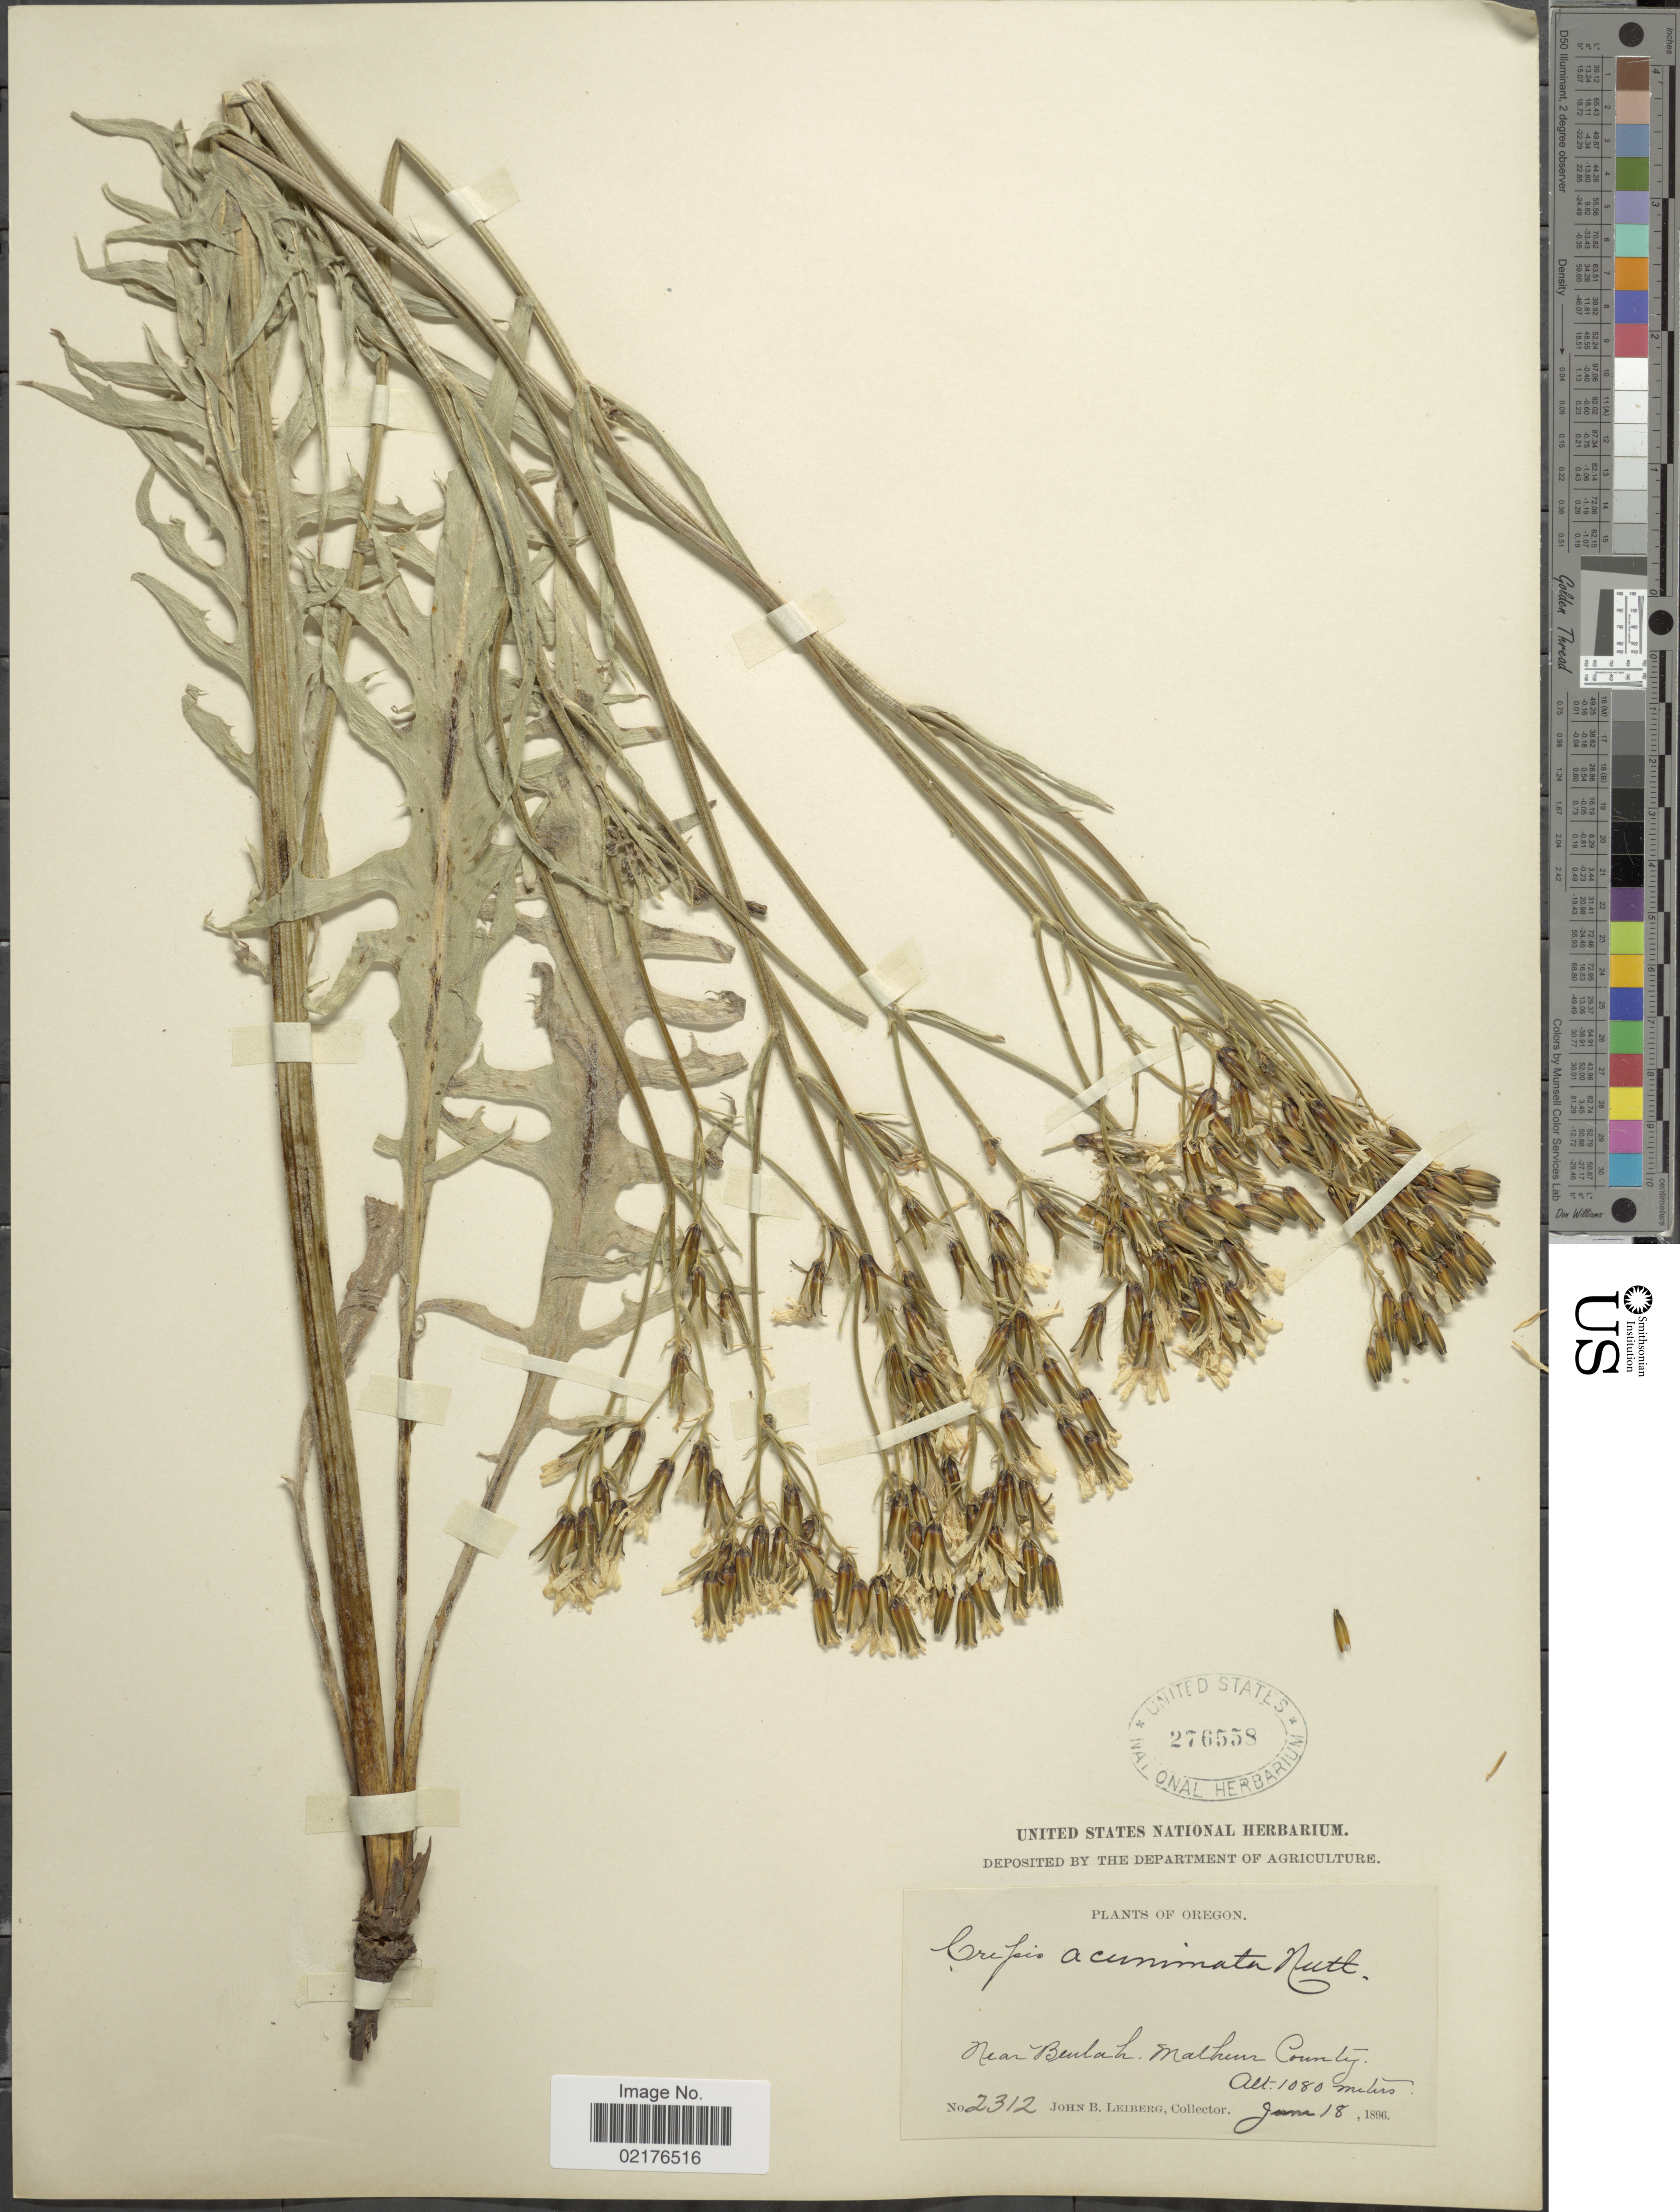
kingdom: Plantae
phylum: Tracheophyta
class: Magnoliopsida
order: Asterales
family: Asteraceae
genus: Crepis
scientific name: Crepis acuminata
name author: Nutt.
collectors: J. B. Leiberg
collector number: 2312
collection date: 1896-06-18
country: United States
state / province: Oregon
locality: Near Beulah, Malhurn County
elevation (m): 1080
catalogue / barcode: US 276558